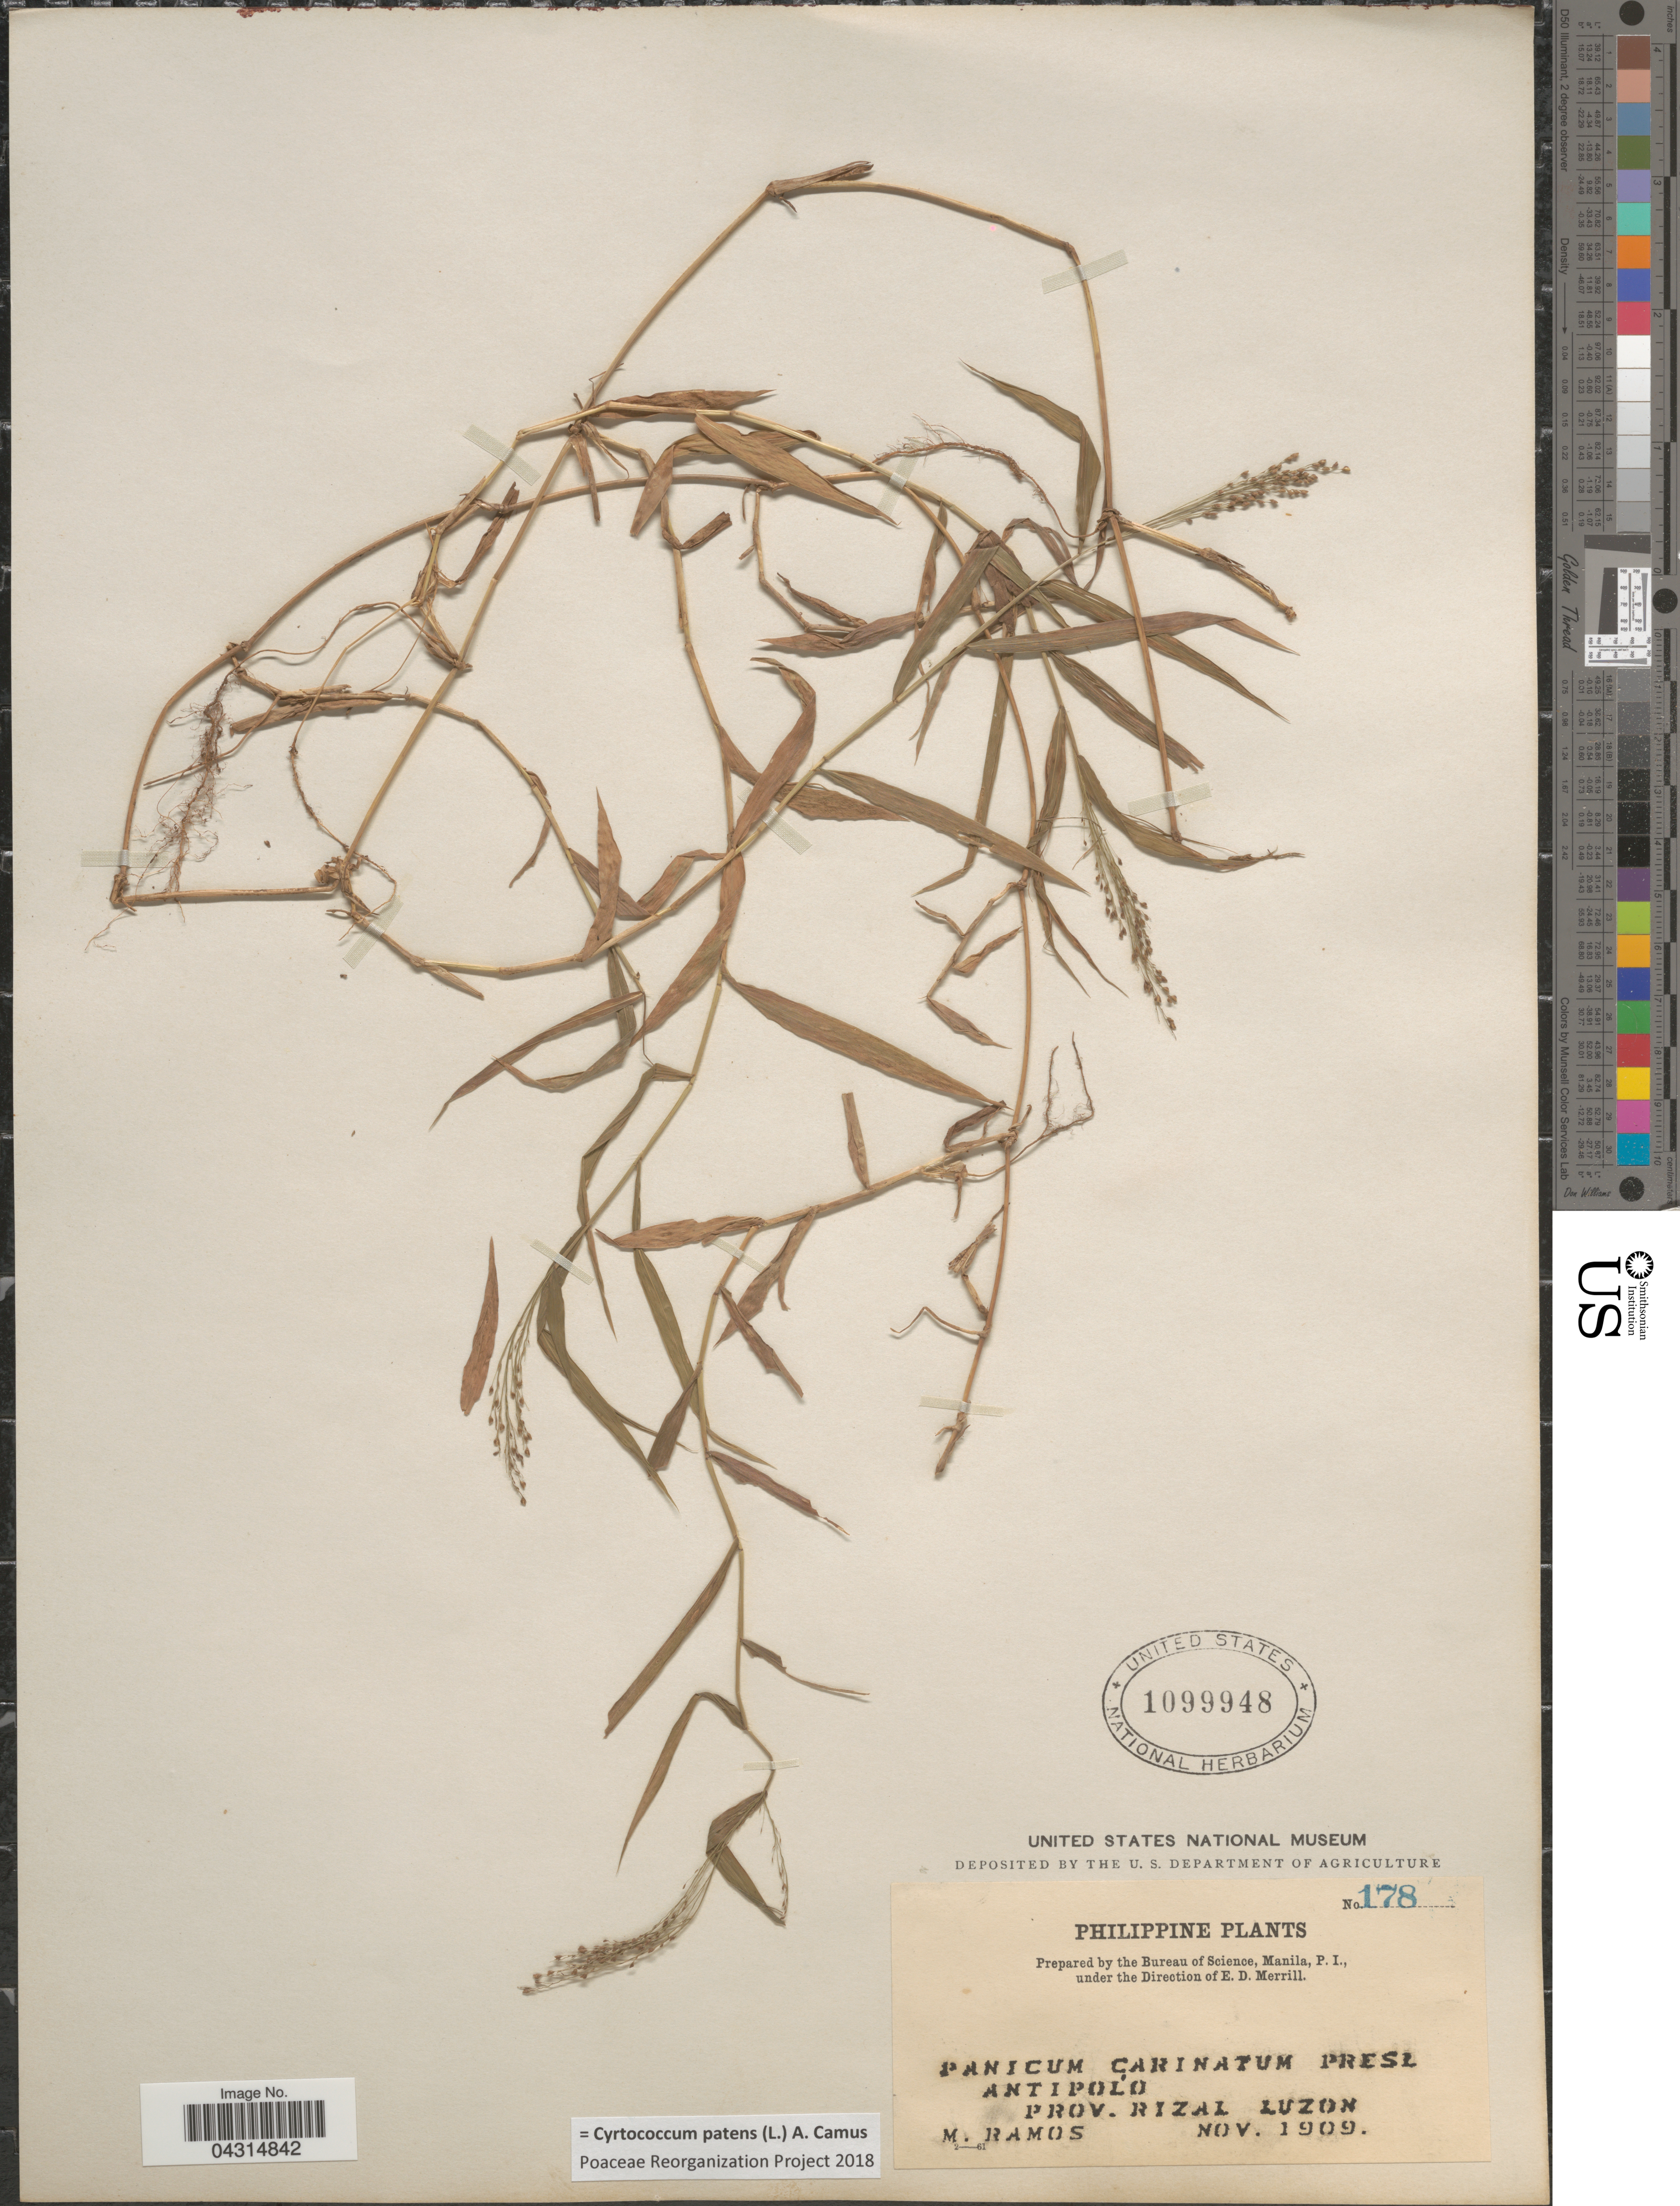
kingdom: Plantae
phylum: Tracheophyta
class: Liliopsida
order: Poales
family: Poaceae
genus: Cyrtococcum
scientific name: Cyrtococcum patens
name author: (L.) A. Camus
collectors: M. Ramos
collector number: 178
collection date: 1909-11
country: Philippines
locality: Antipolo. Prov. Rizal Luzon.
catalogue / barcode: US 1099948